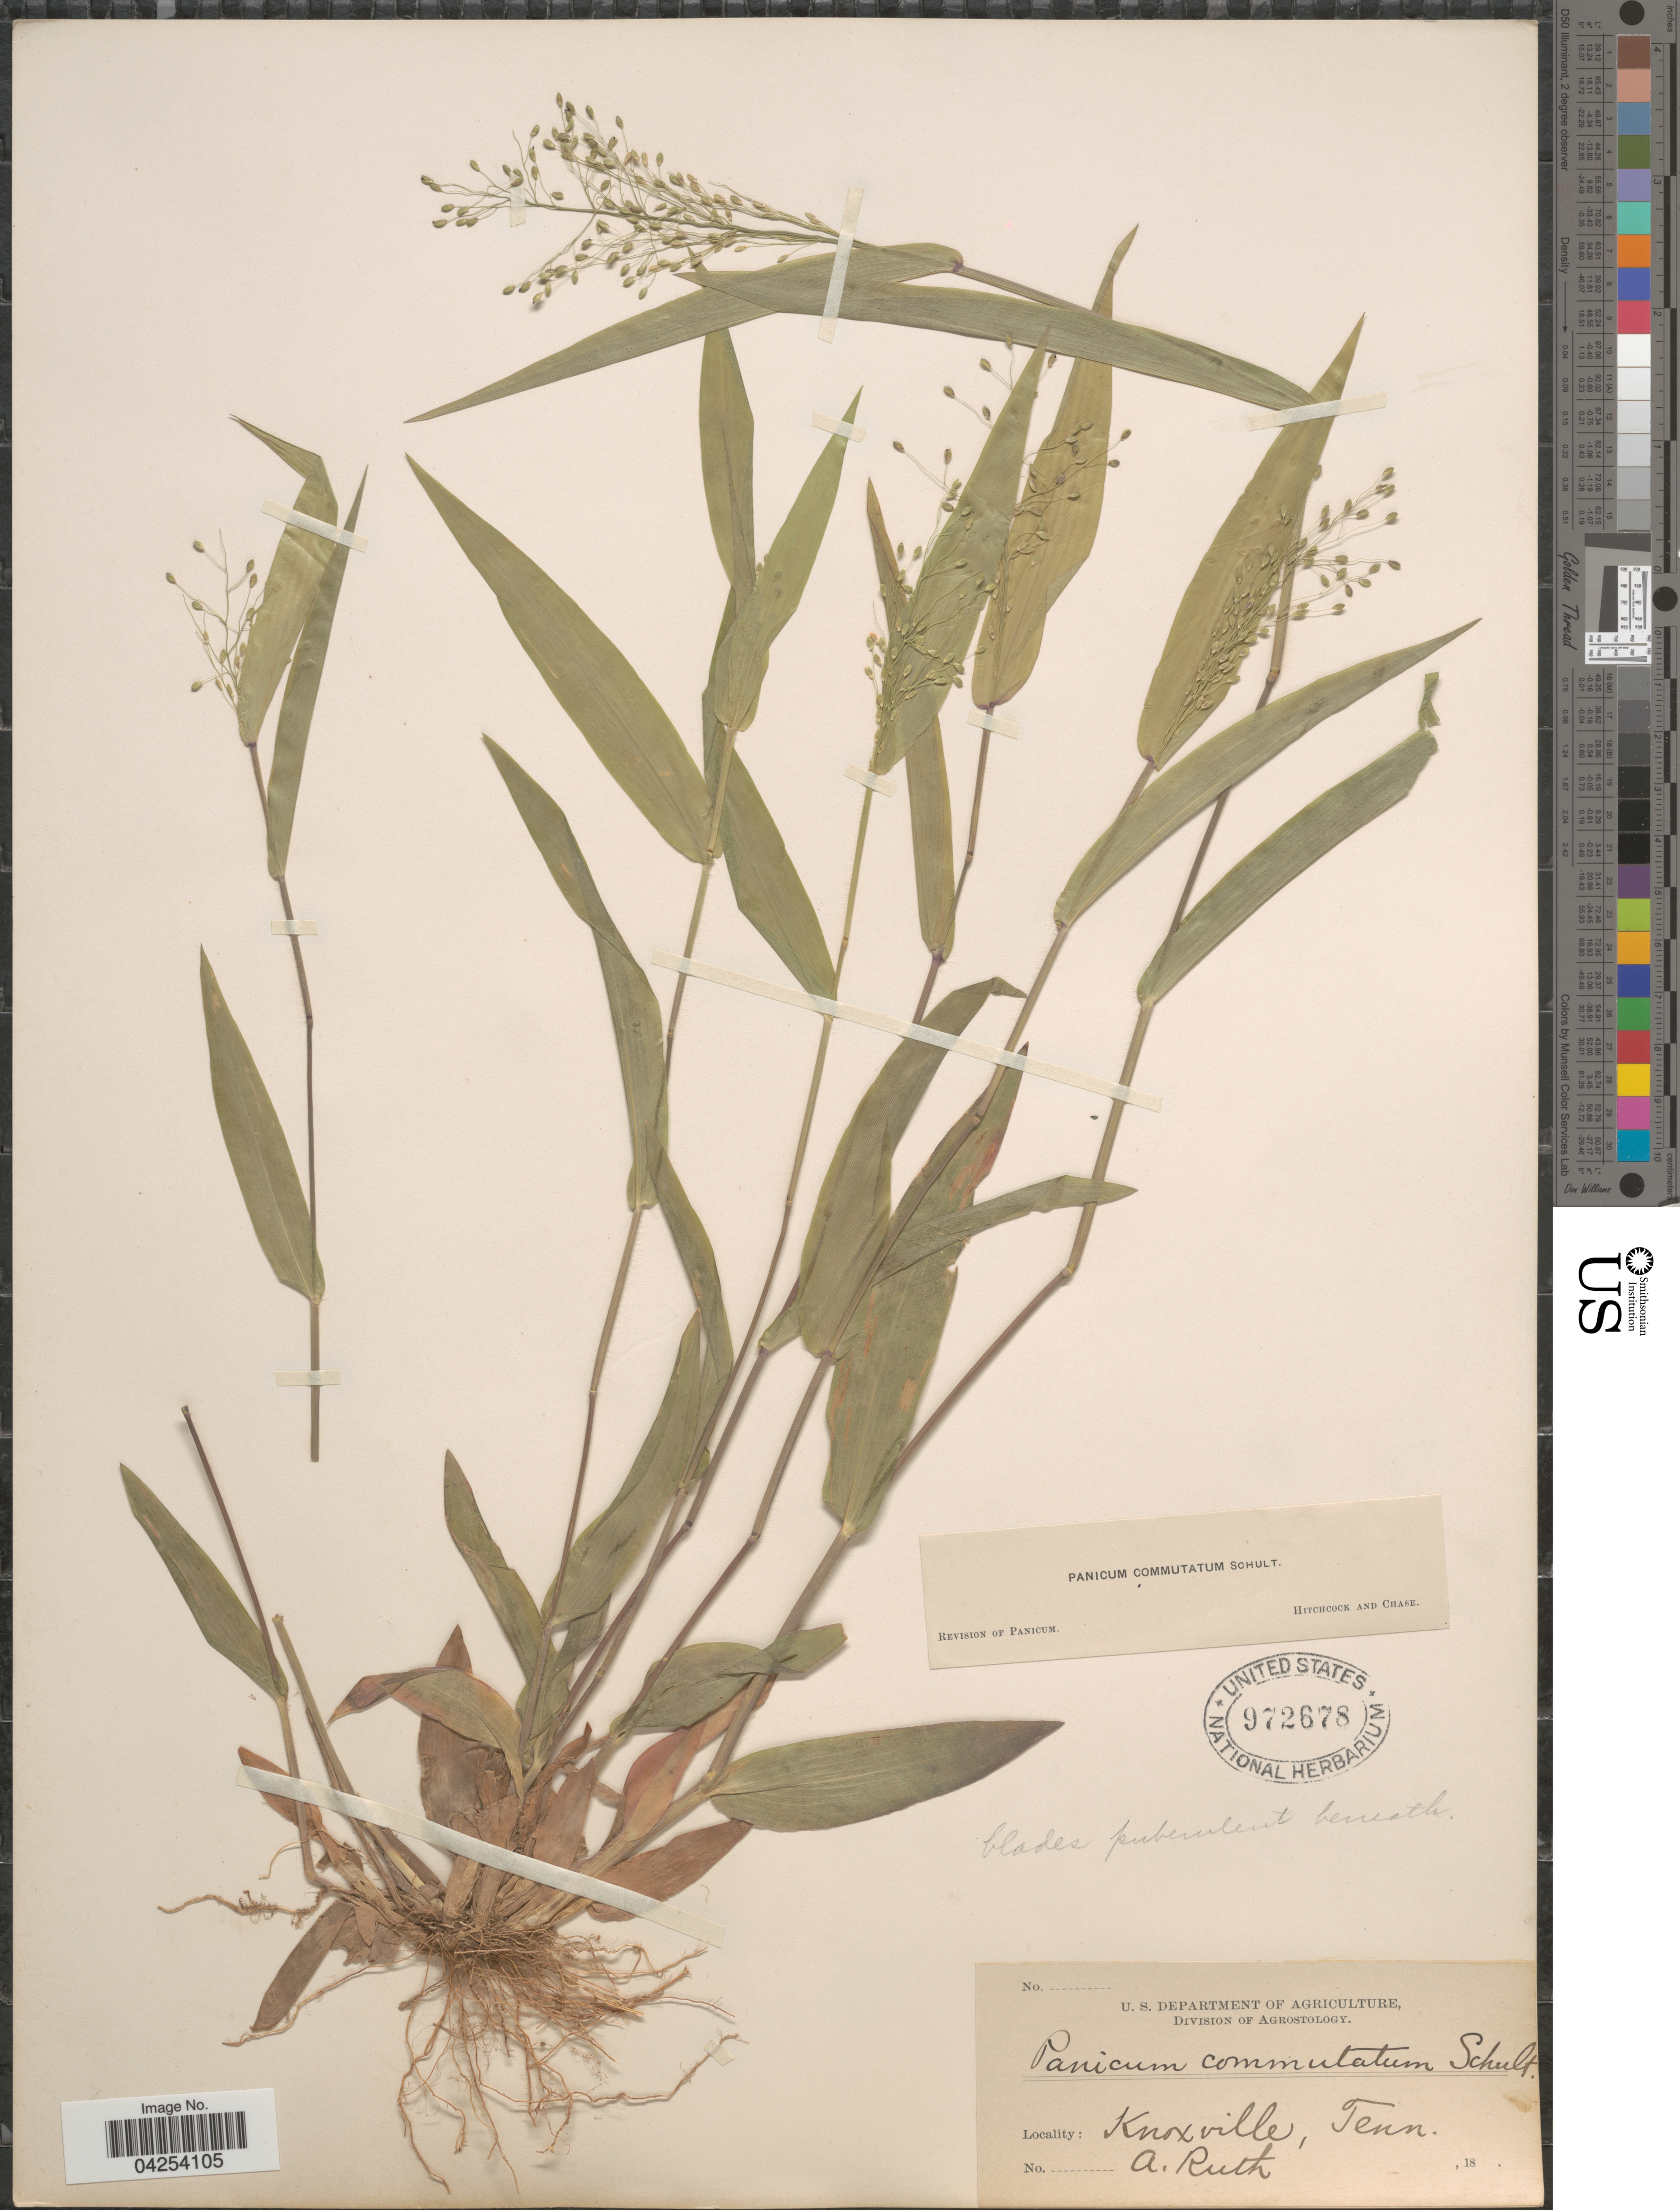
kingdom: Plantae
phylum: Tracheophyta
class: Liliopsida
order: Poales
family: Poaceae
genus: Dichanthelium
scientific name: Dichanthelium commutatum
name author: (Schult.) Gould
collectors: A. Ruth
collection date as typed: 18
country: United States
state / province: Tennessee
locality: Knoxville.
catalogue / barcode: US 972678